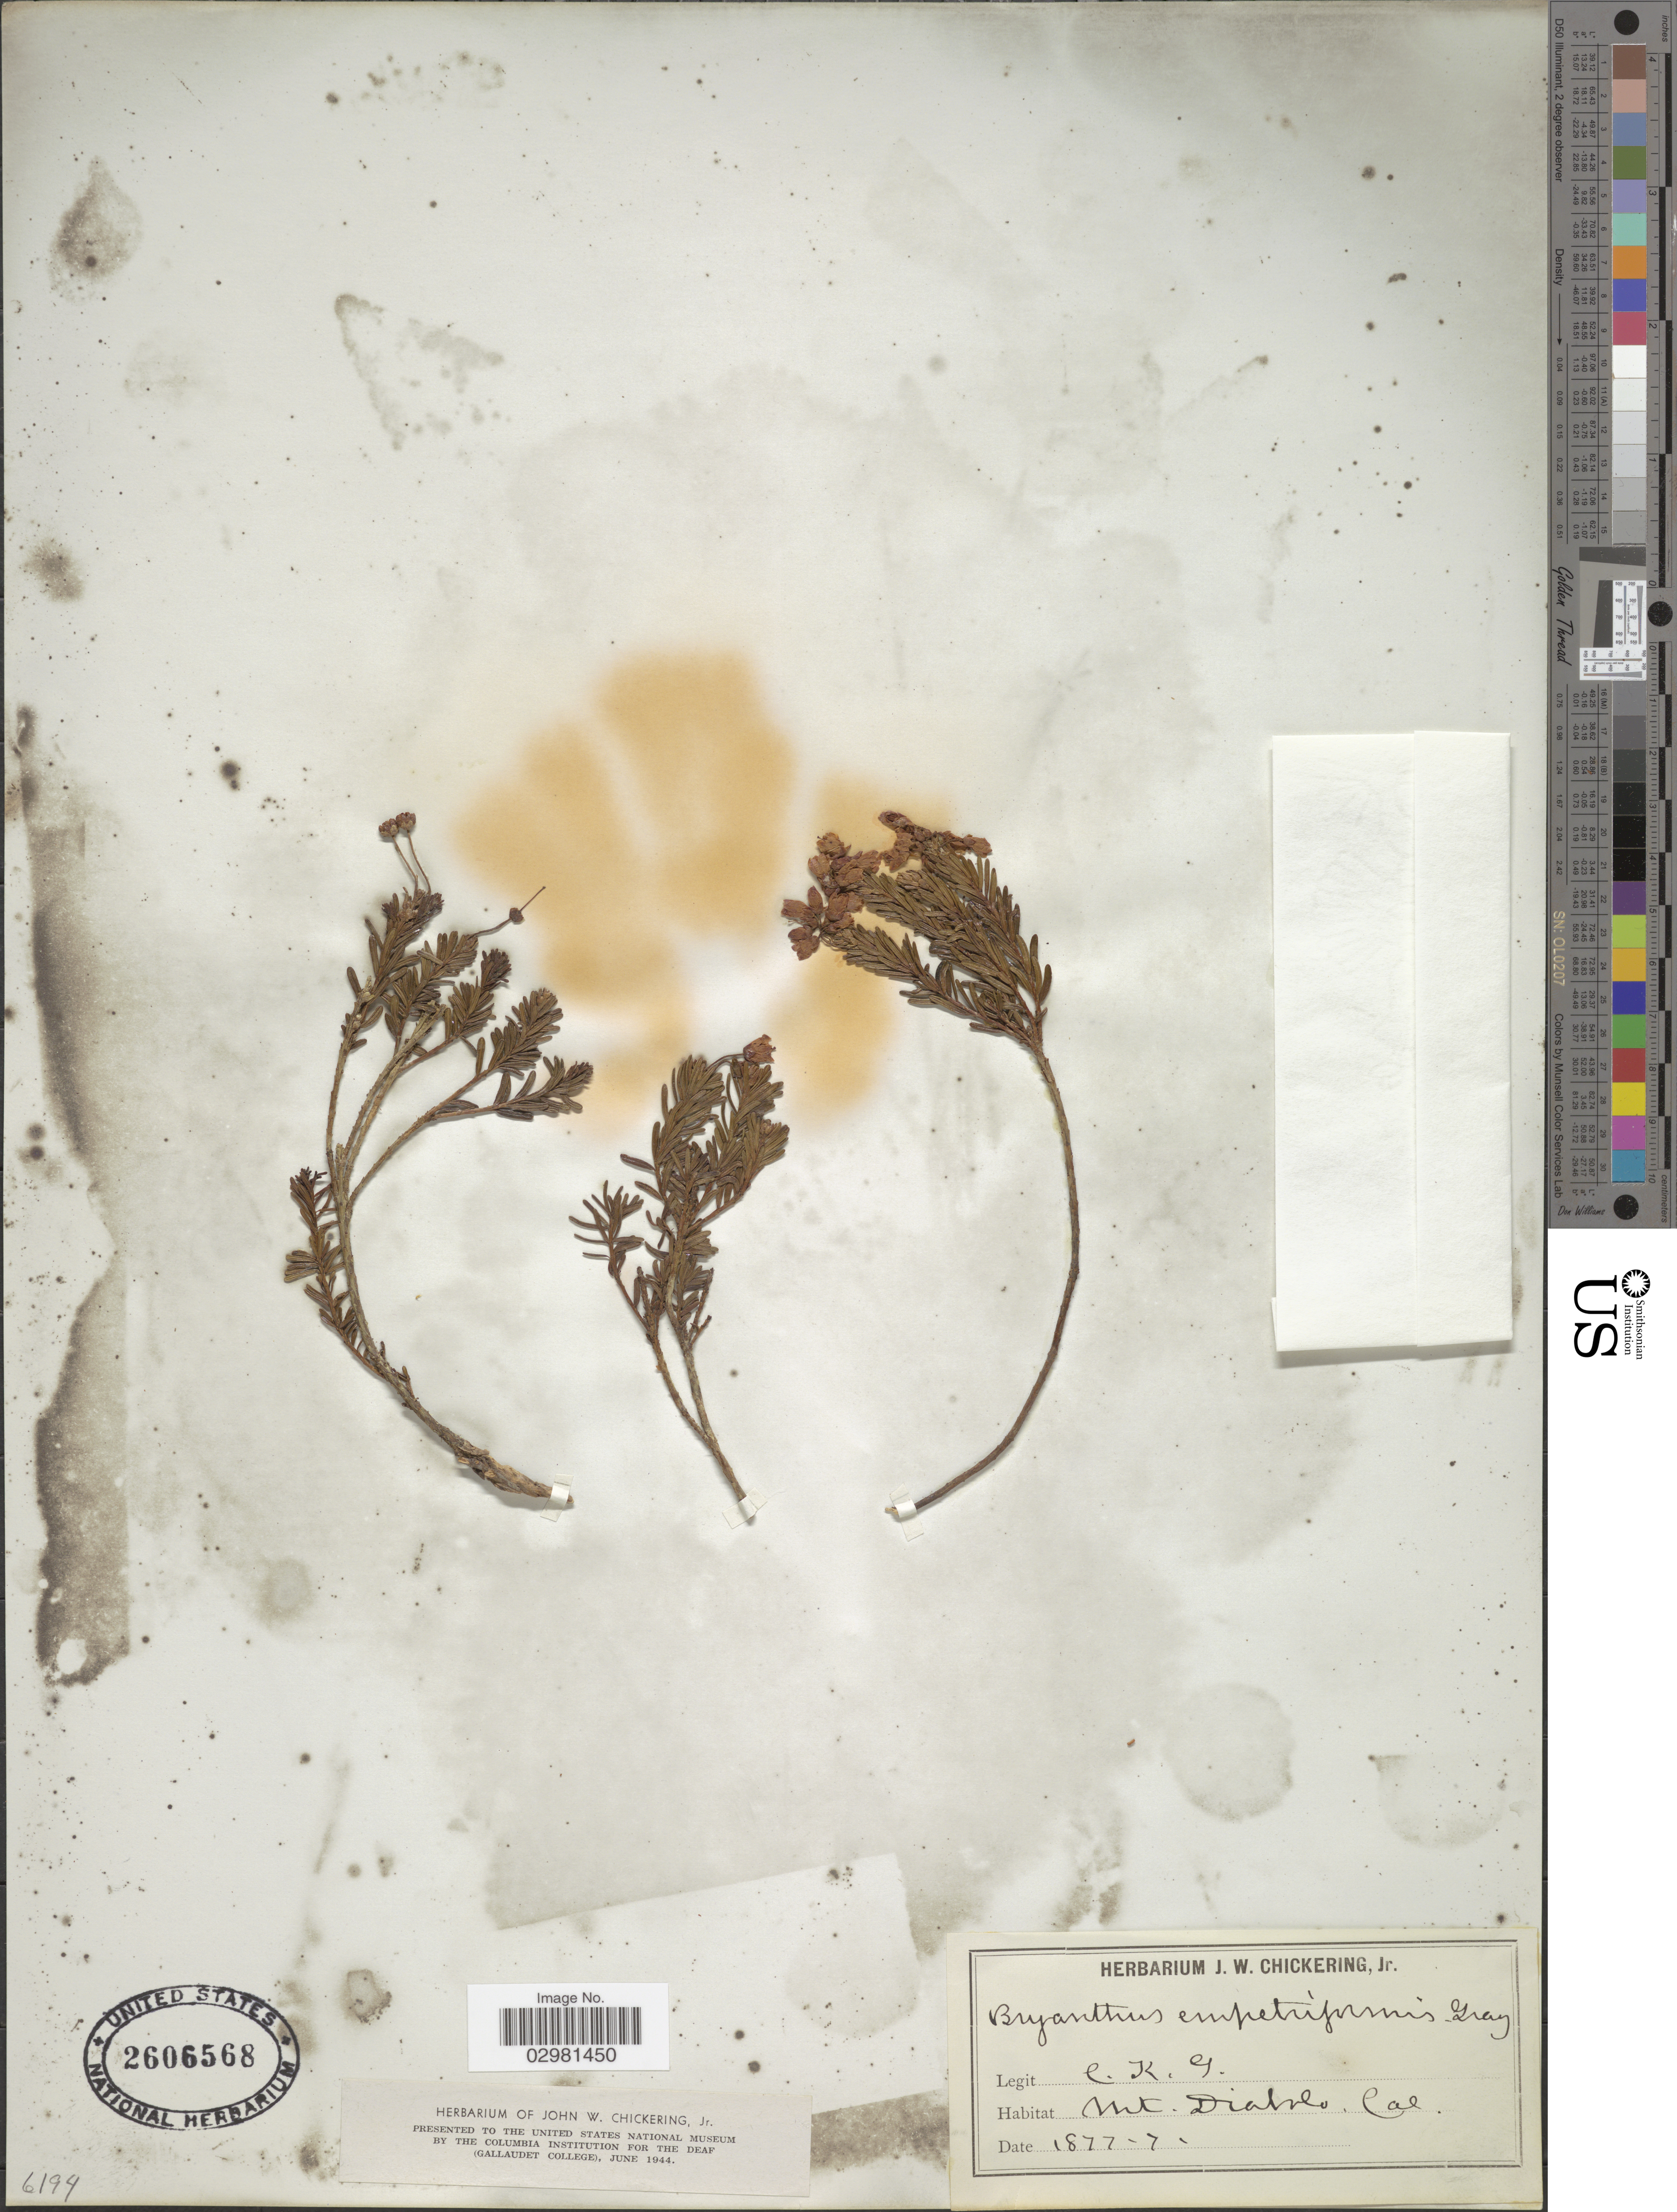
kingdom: Plantae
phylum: Tracheophyta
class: Magnoliopsida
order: Ericales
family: Ericaceae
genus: Phyllodoce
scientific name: Phyllodoce empetiformis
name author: (Small) D. Don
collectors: J. W. Chickering Jr.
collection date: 1877-07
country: United States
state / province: California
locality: Mt. Diablo, Cal.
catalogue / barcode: US 2606568